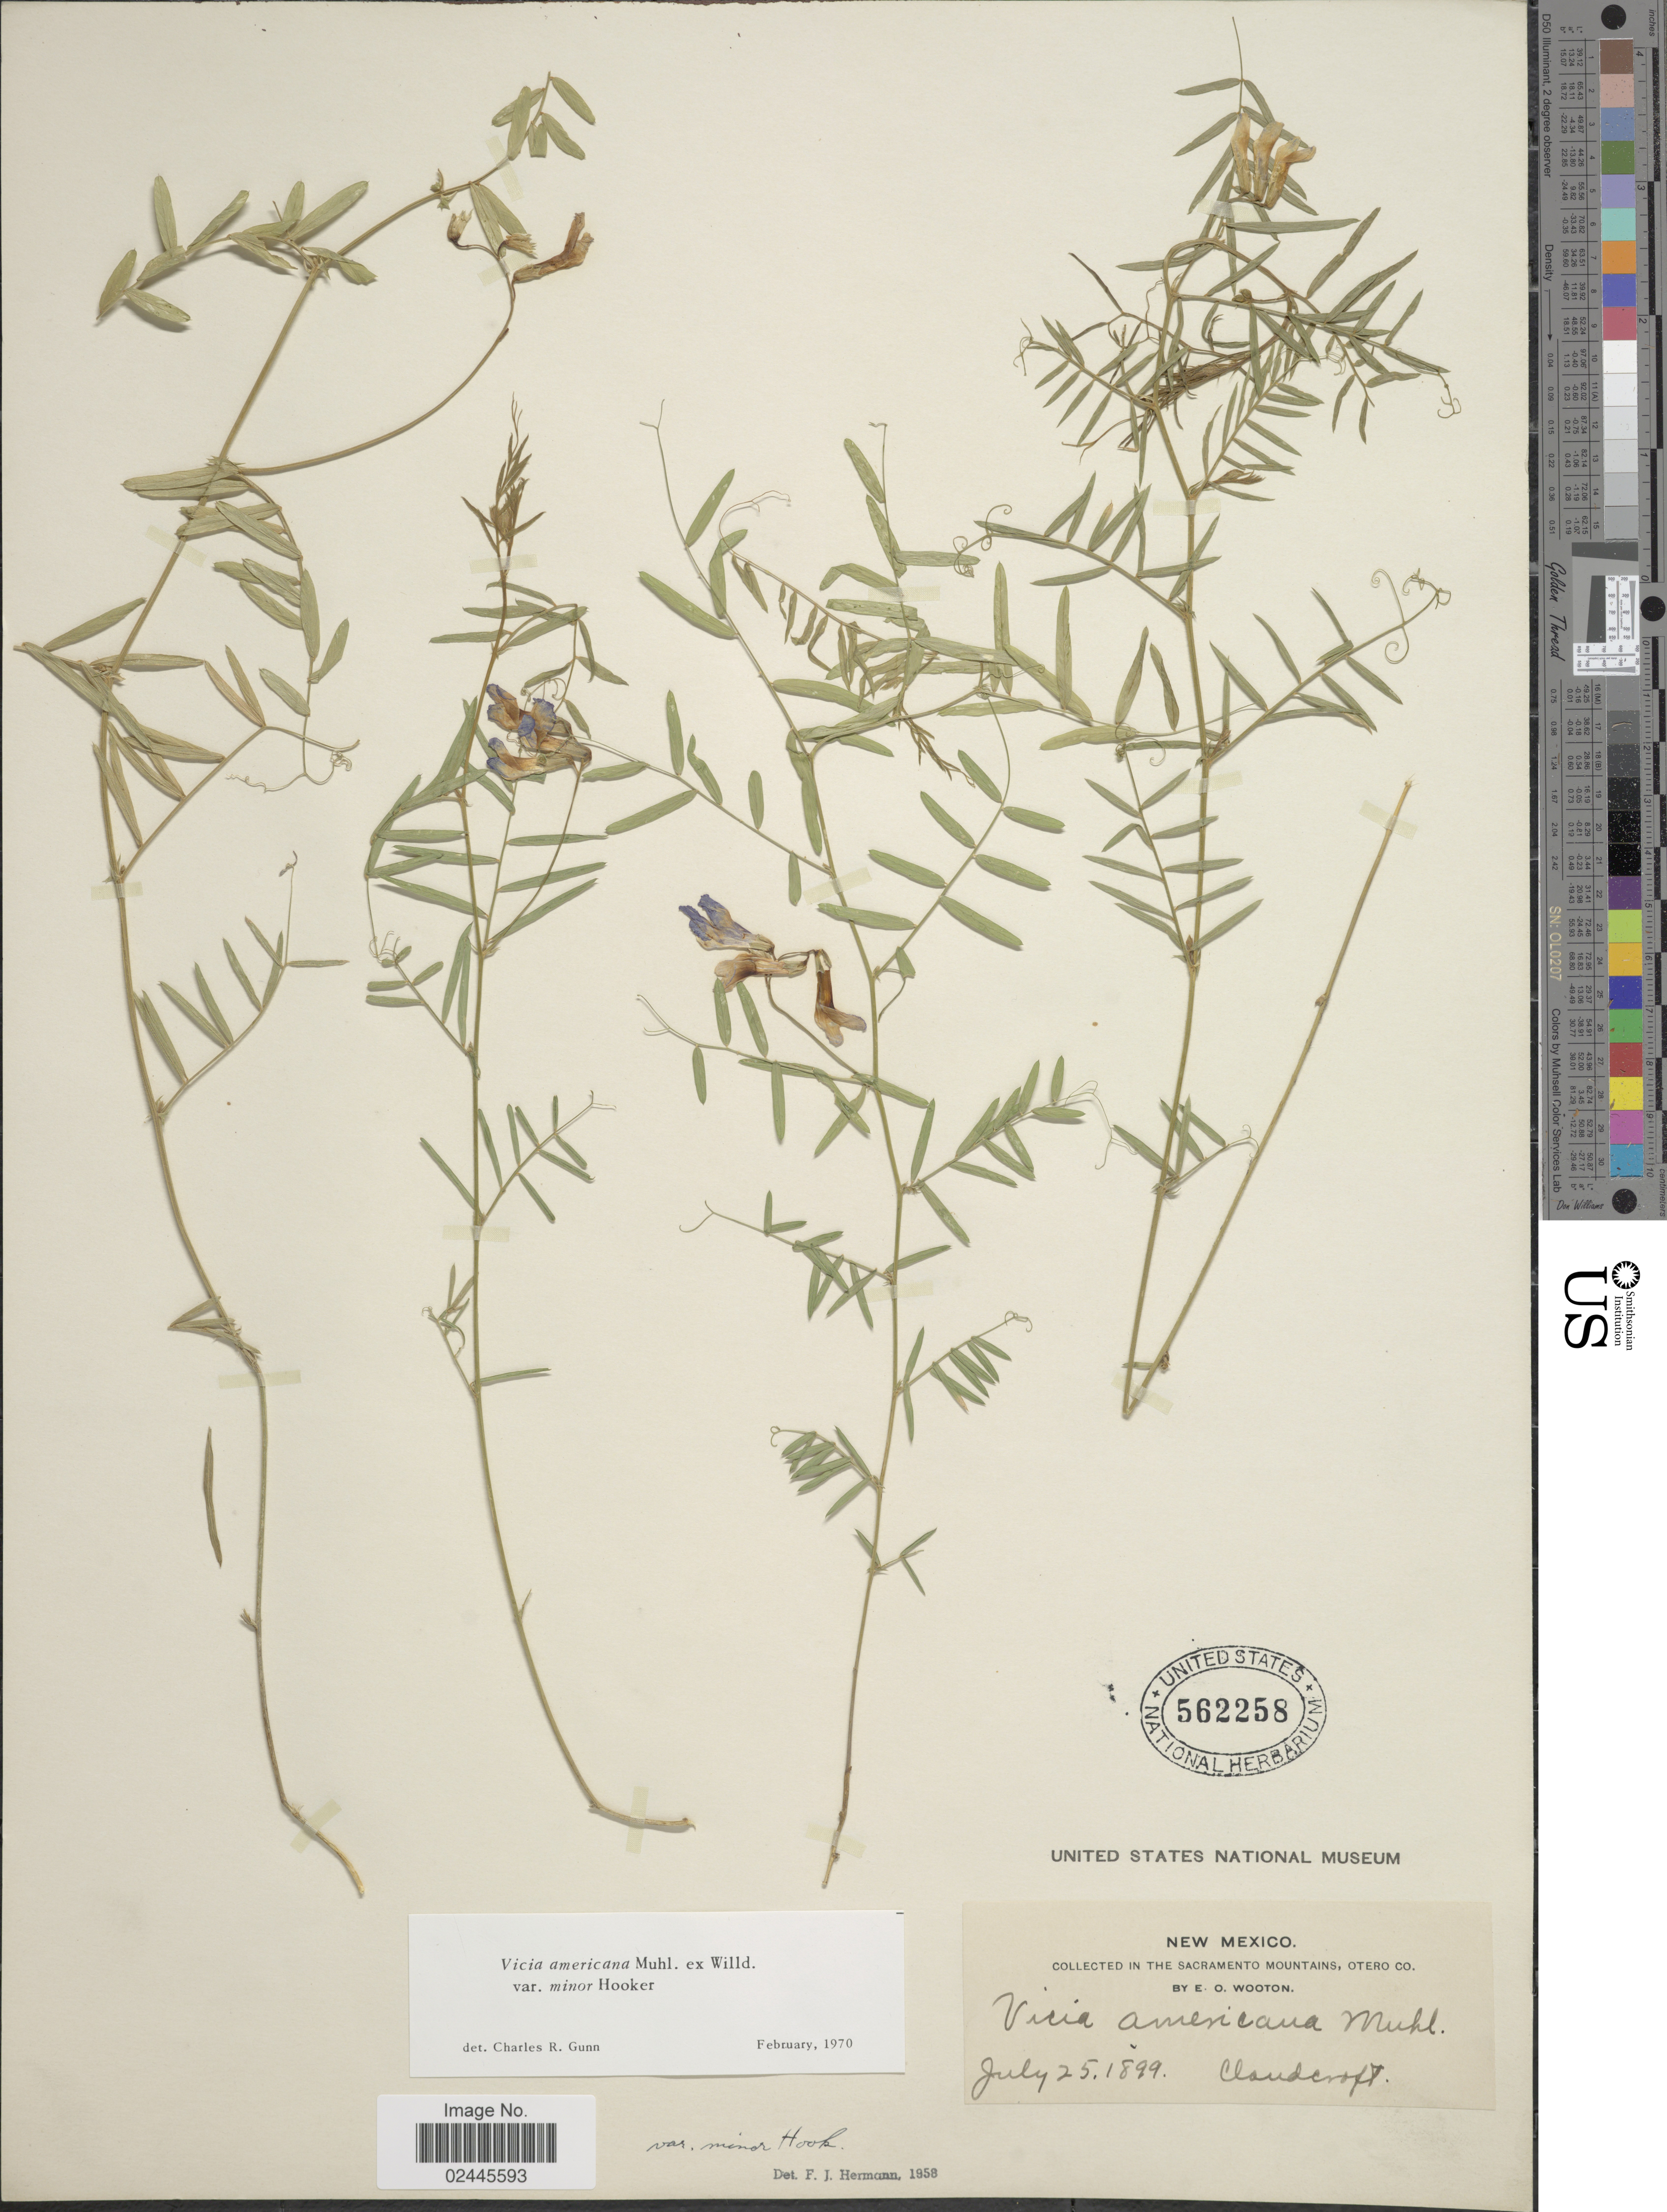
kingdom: Plantae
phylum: Tracheophyta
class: Magnoliopsida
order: Fabales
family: Fabaceae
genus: Vicia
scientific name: Vicia americana var. minor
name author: Hook.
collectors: E. O. Wooton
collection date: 1899-07-25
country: United States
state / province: New Mexico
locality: In the Sacramento Mountains, Otero Co., Cloudcroft.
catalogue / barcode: US 562258